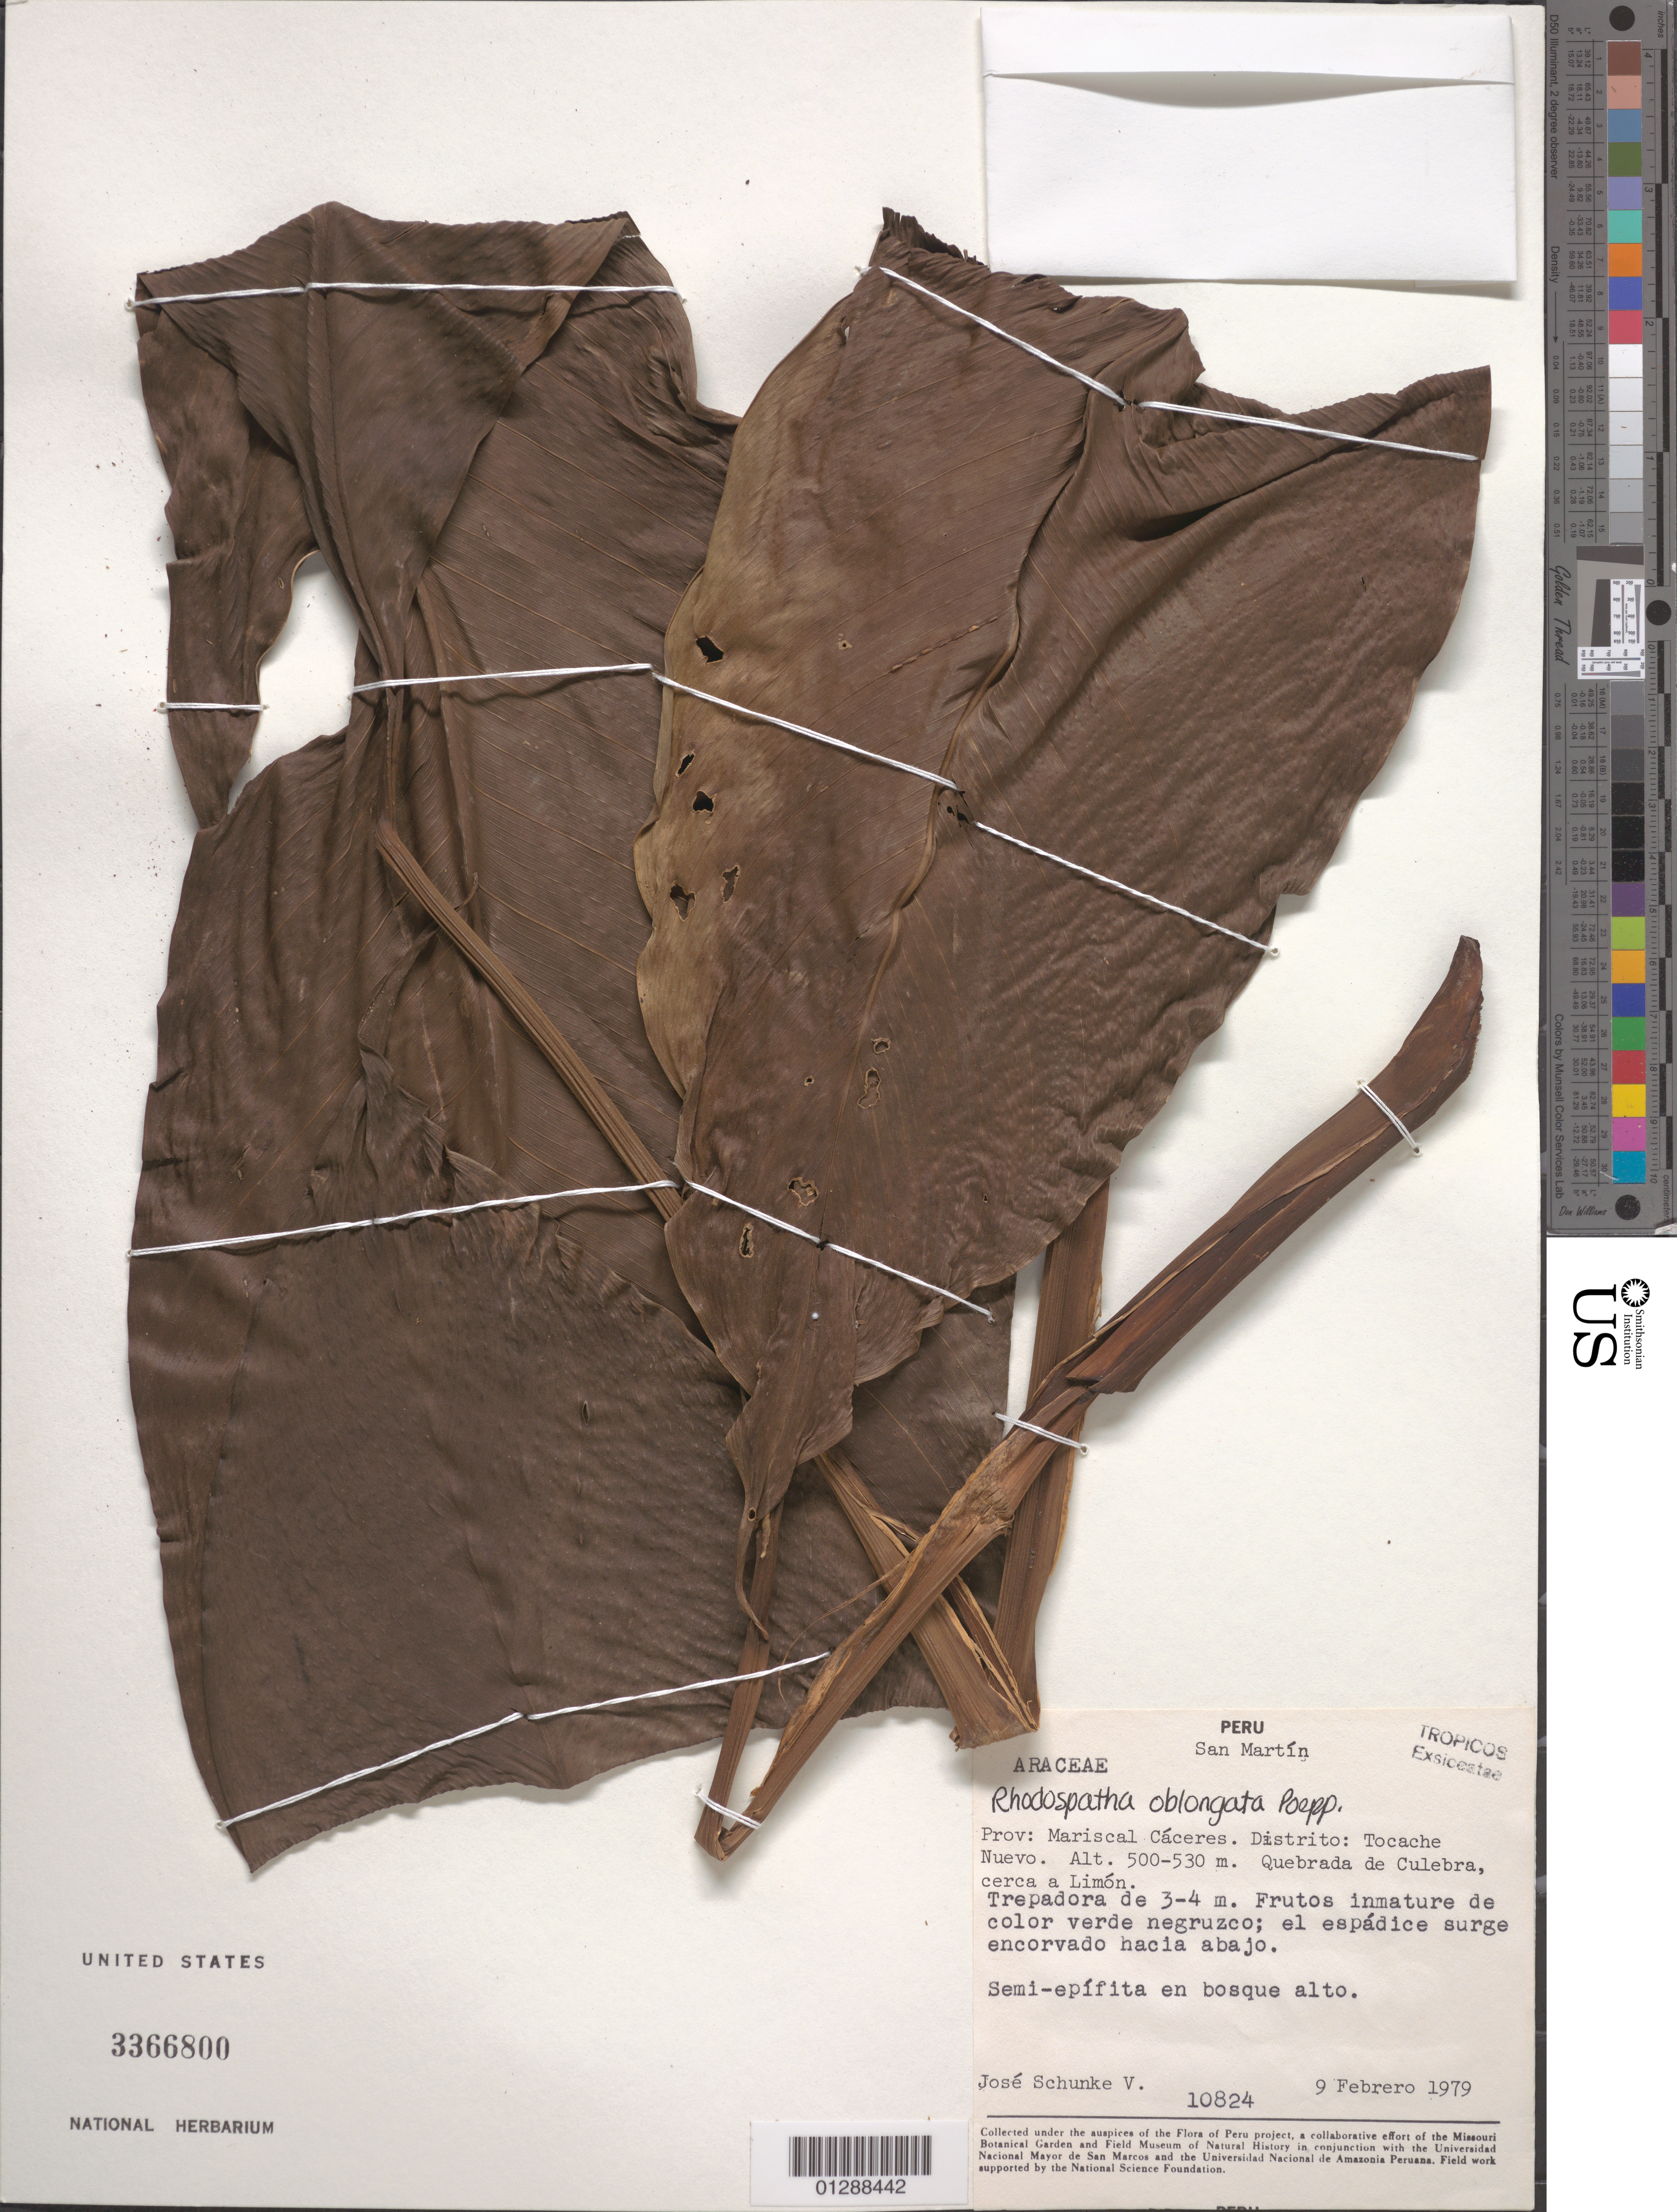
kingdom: Plantae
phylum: Tracheophyta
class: Liliopsida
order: Alismatales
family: Araceae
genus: Rhodospatha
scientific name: Rhodospatha oblongata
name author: Poepp.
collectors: J. Schunke Vigo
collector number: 10824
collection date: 1979-02-09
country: Peru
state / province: San Martín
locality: Prov.: Mariscal Cáceres. Distrito: Tocache Nuevo. Quebrada de Culebra, cerca a Limón.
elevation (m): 500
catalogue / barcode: US 3366800